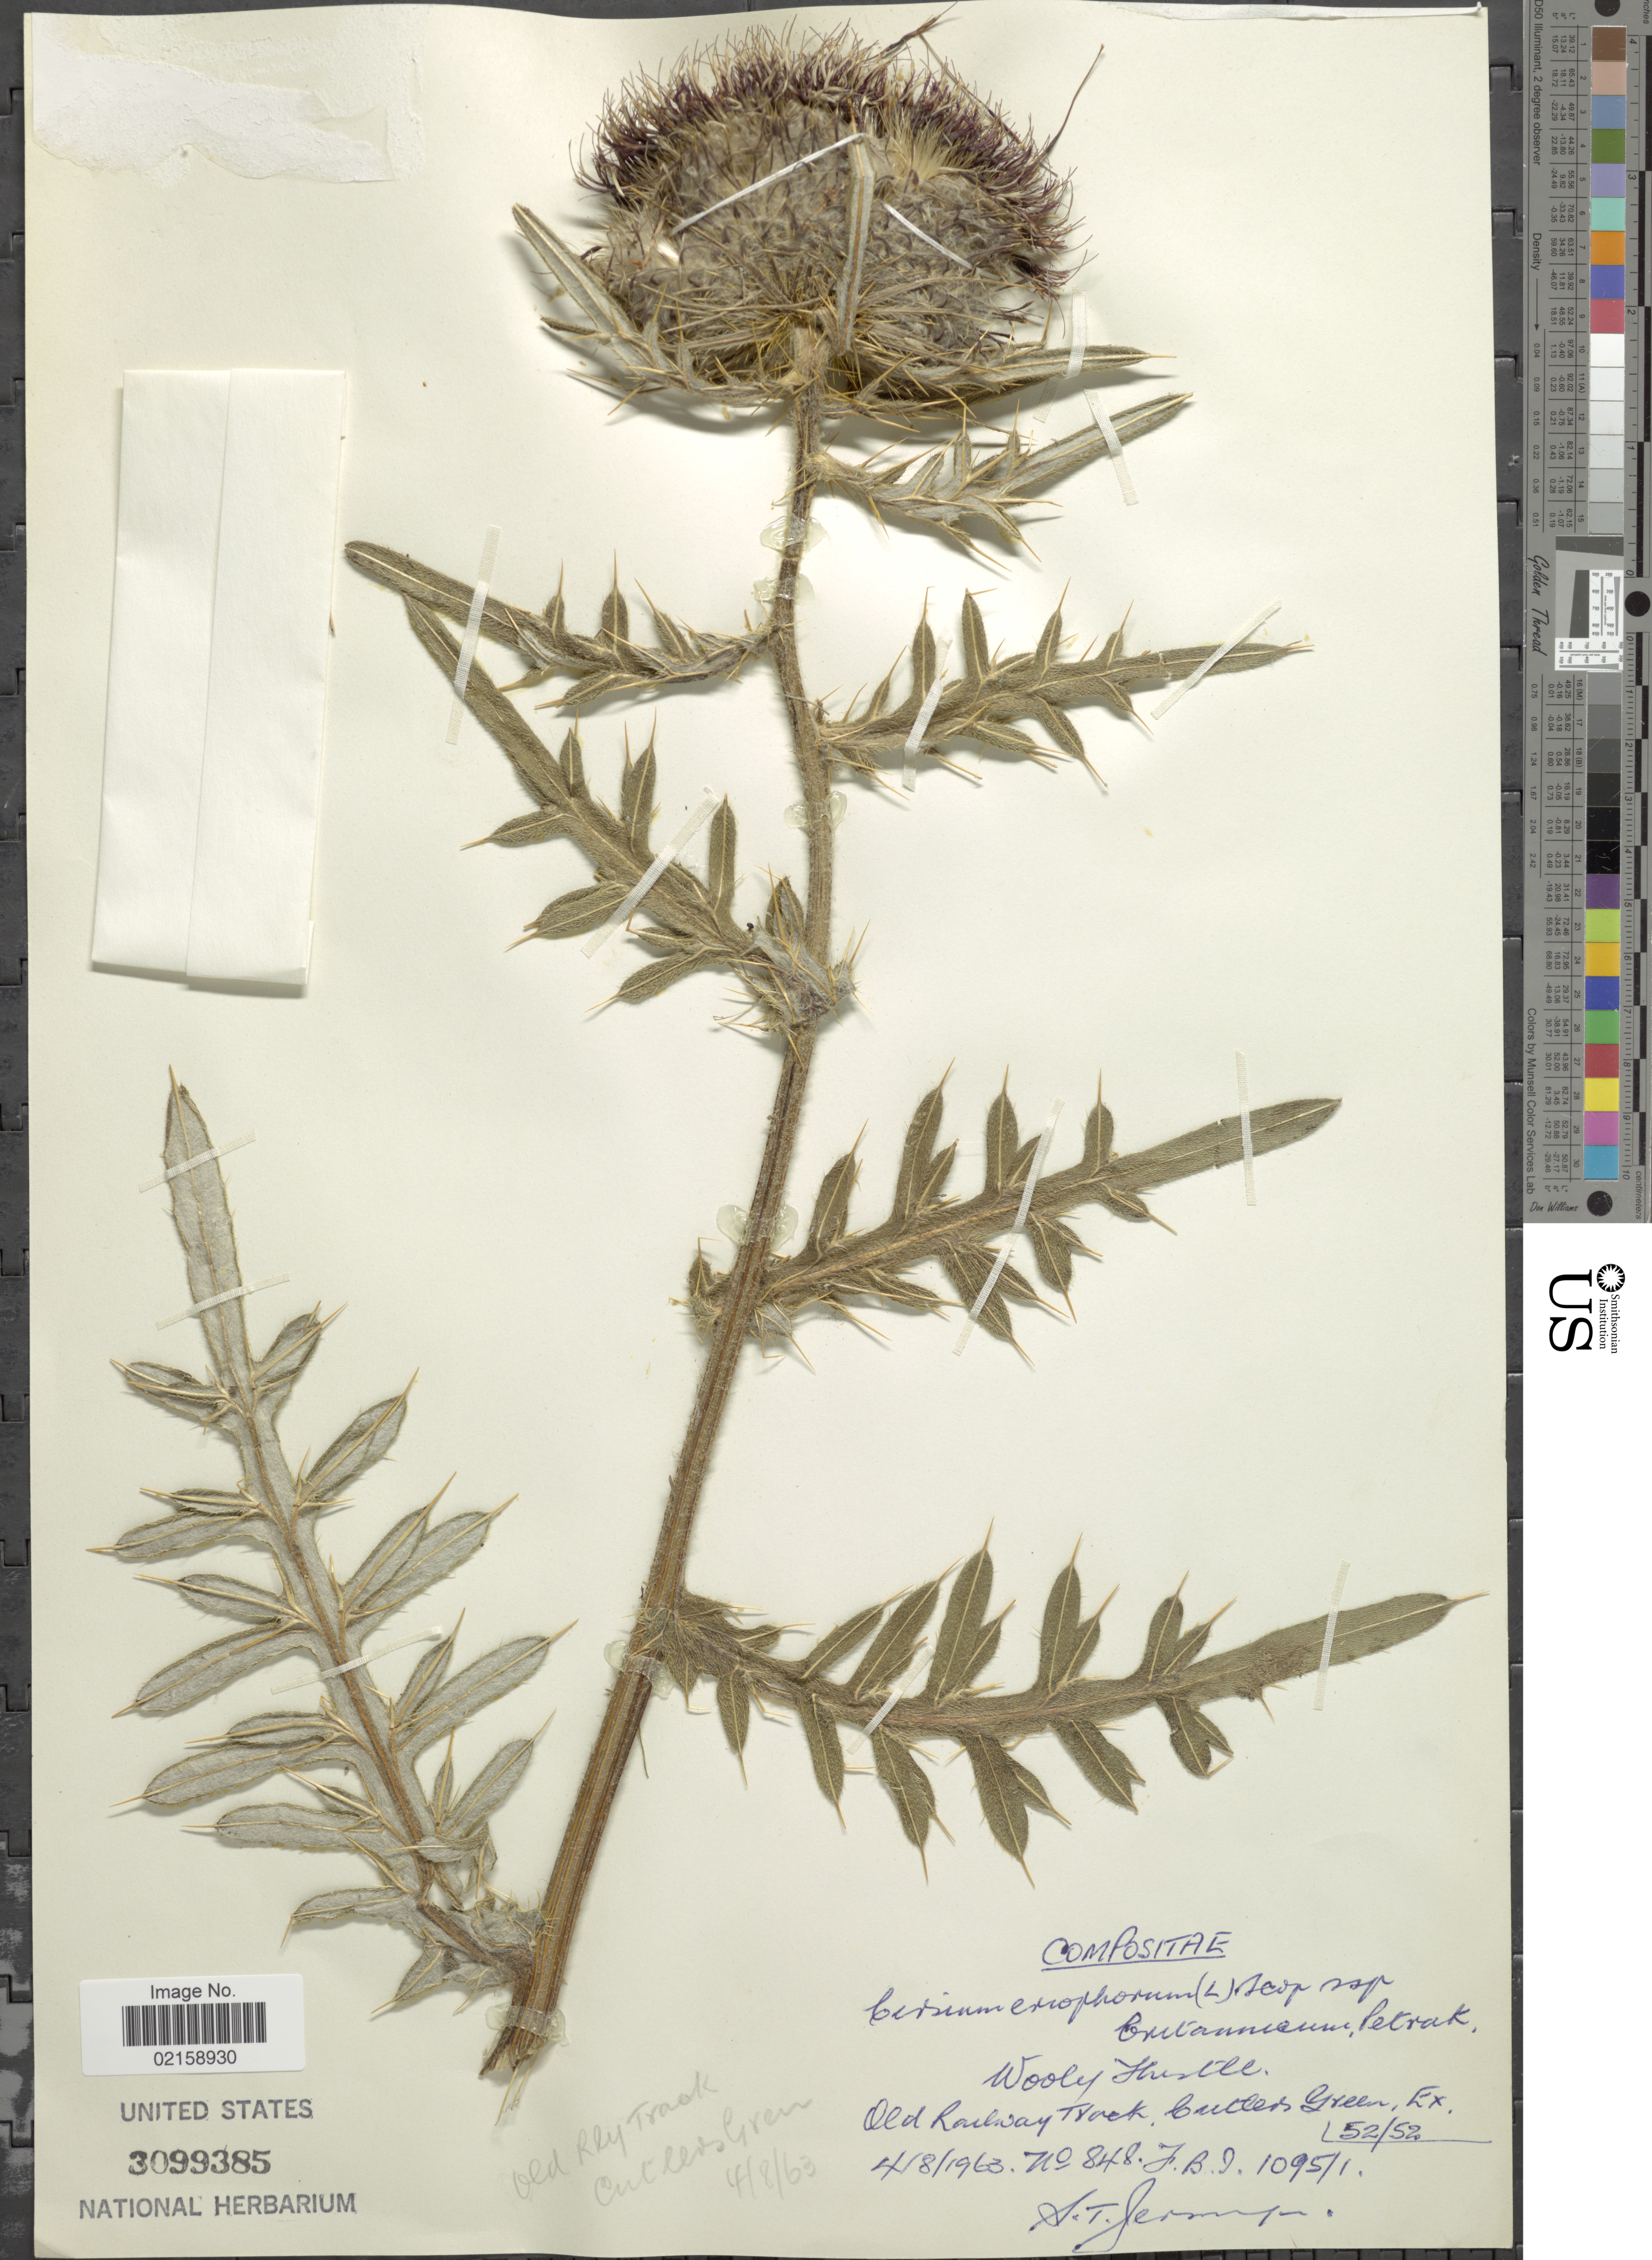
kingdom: Plantae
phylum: Tracheophyta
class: Magnoliopsida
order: Asterales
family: Asteraceae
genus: Cirsium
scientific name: Cirsium eriophorum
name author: (L.) Scop.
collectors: S. Jermyn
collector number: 848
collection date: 1963-08-04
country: United Kingdom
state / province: England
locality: Old Railway Track, Cutters Green, Ex, 52/52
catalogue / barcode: US 3099385